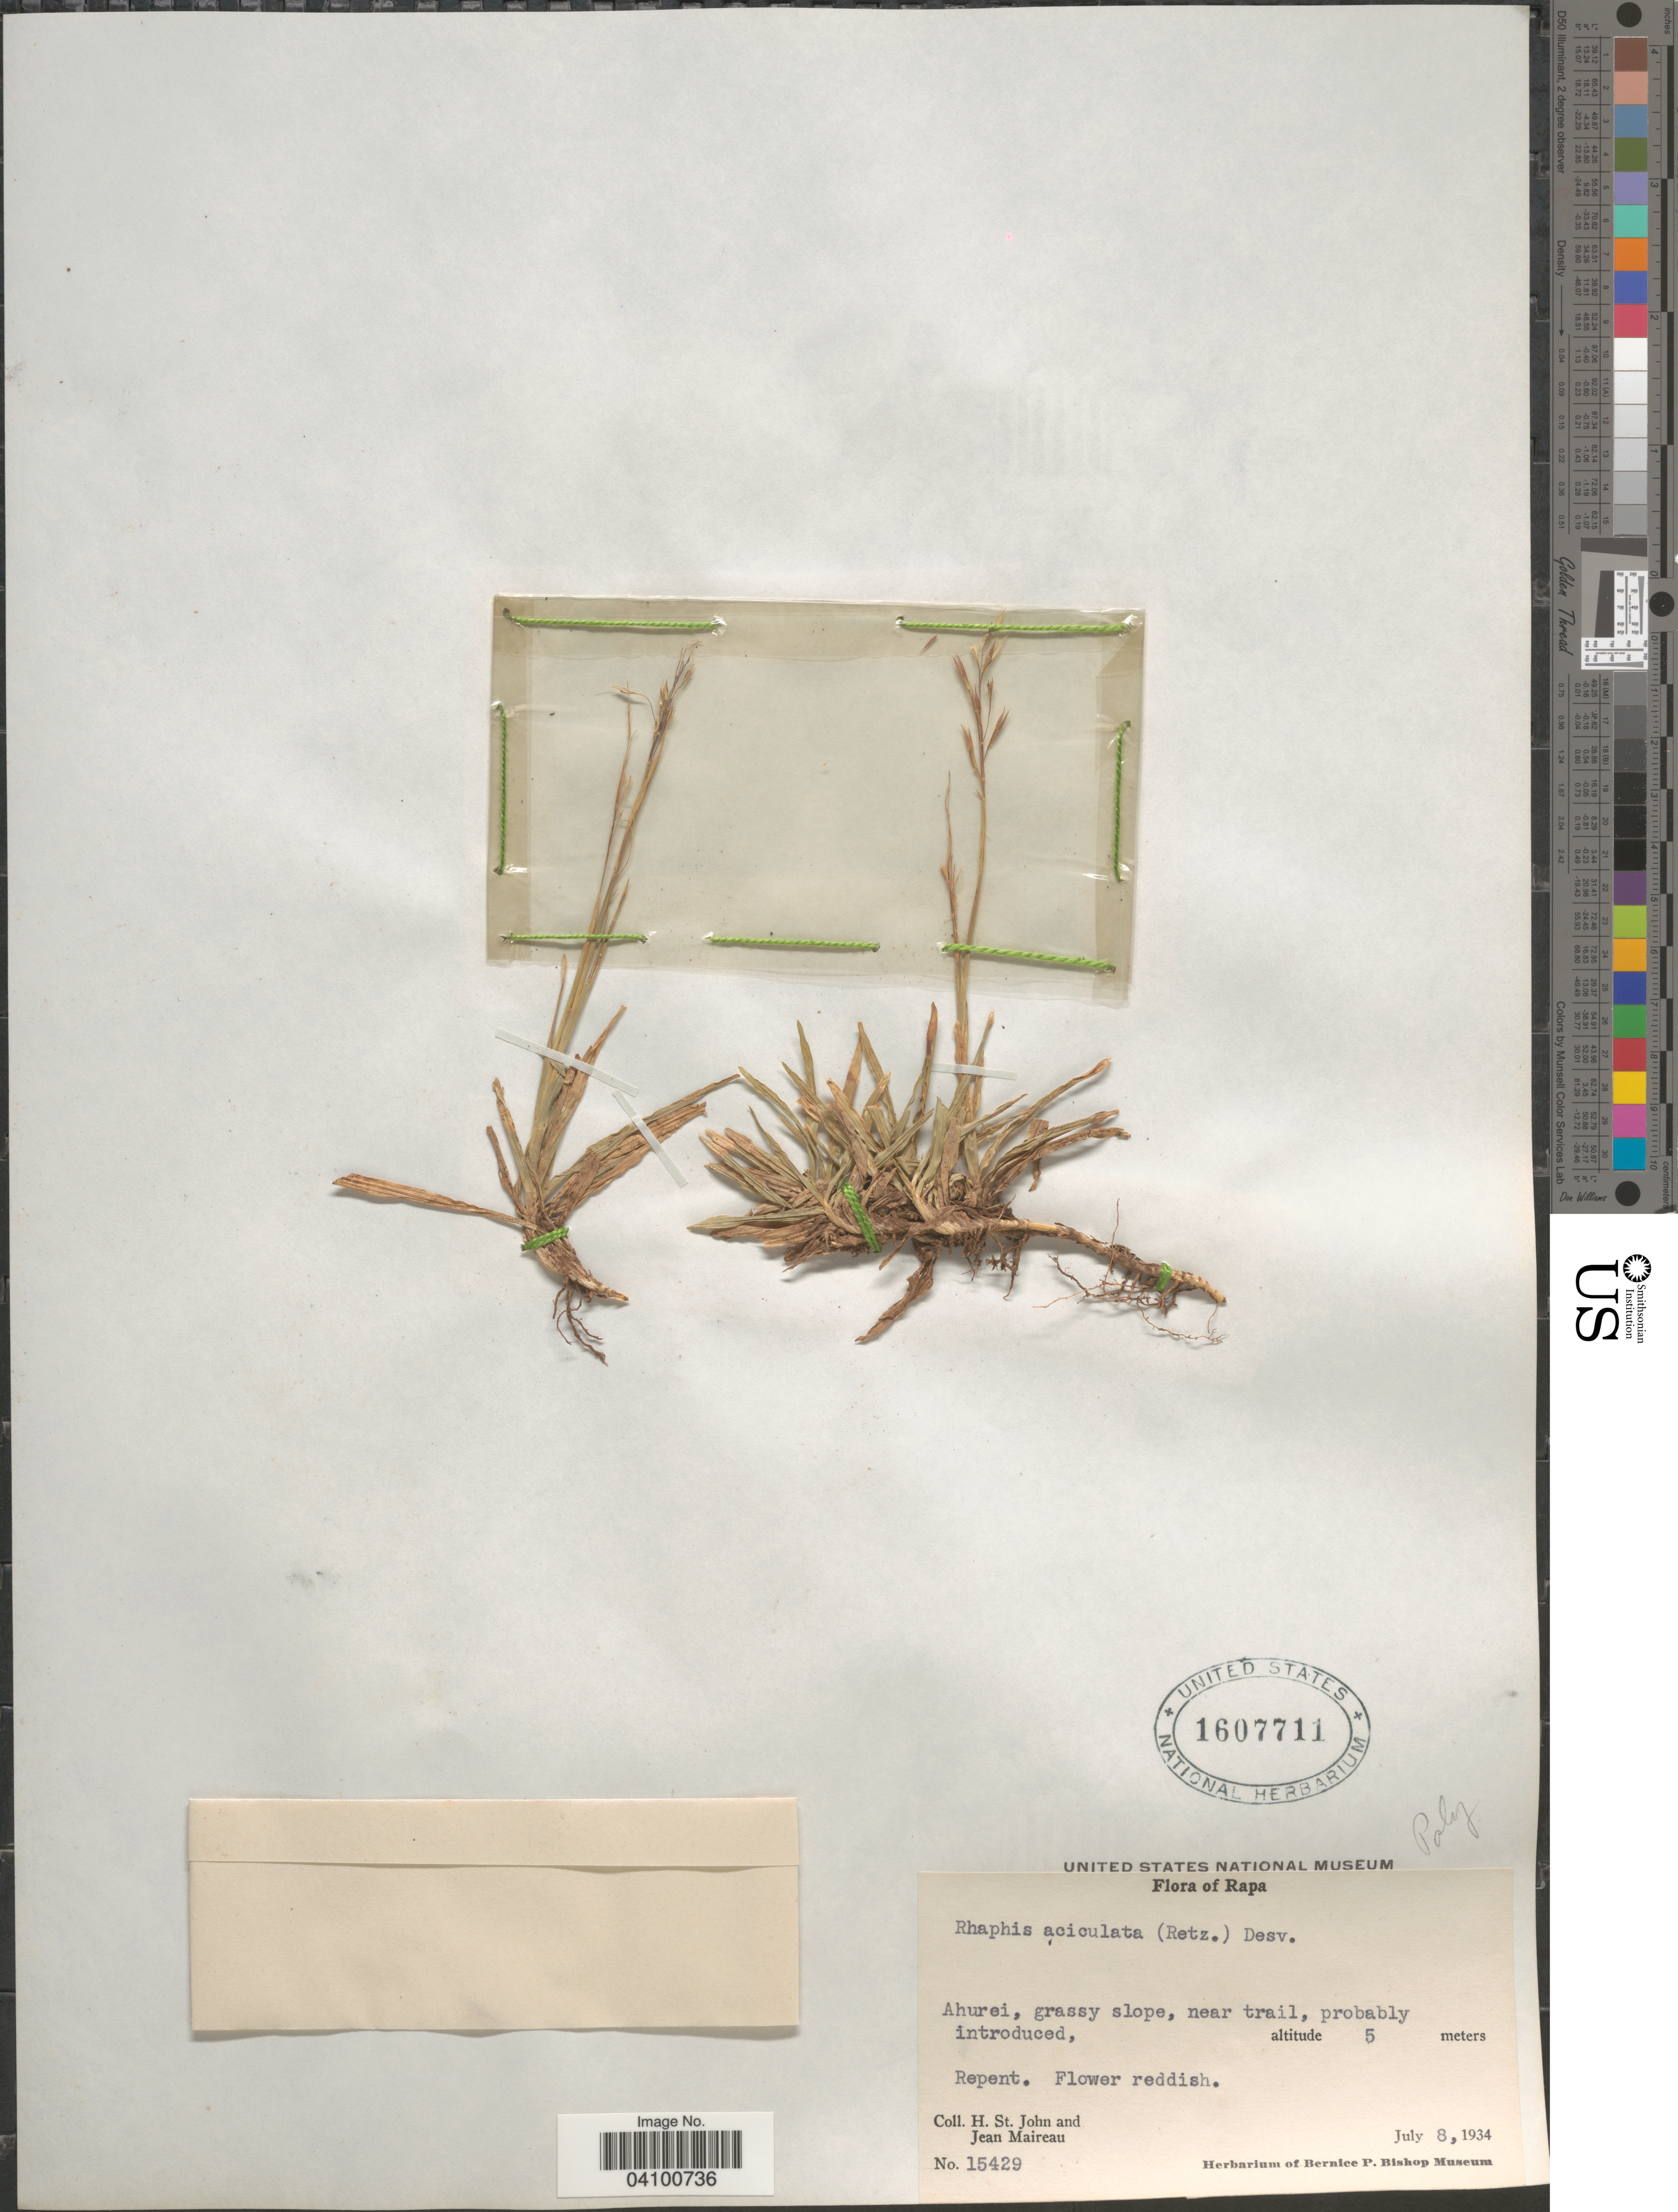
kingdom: Plantae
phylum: Tracheophyta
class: Liliopsida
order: Poales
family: Poaceae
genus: Chrysopogon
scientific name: Chrysopogon aciculatus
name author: (Retz.) Trin.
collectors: H. St. John & J. Maireau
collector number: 15429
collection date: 1934-07-08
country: French Polynesia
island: Rapa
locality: Rapa. Ahurei.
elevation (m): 5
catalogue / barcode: US 1607711